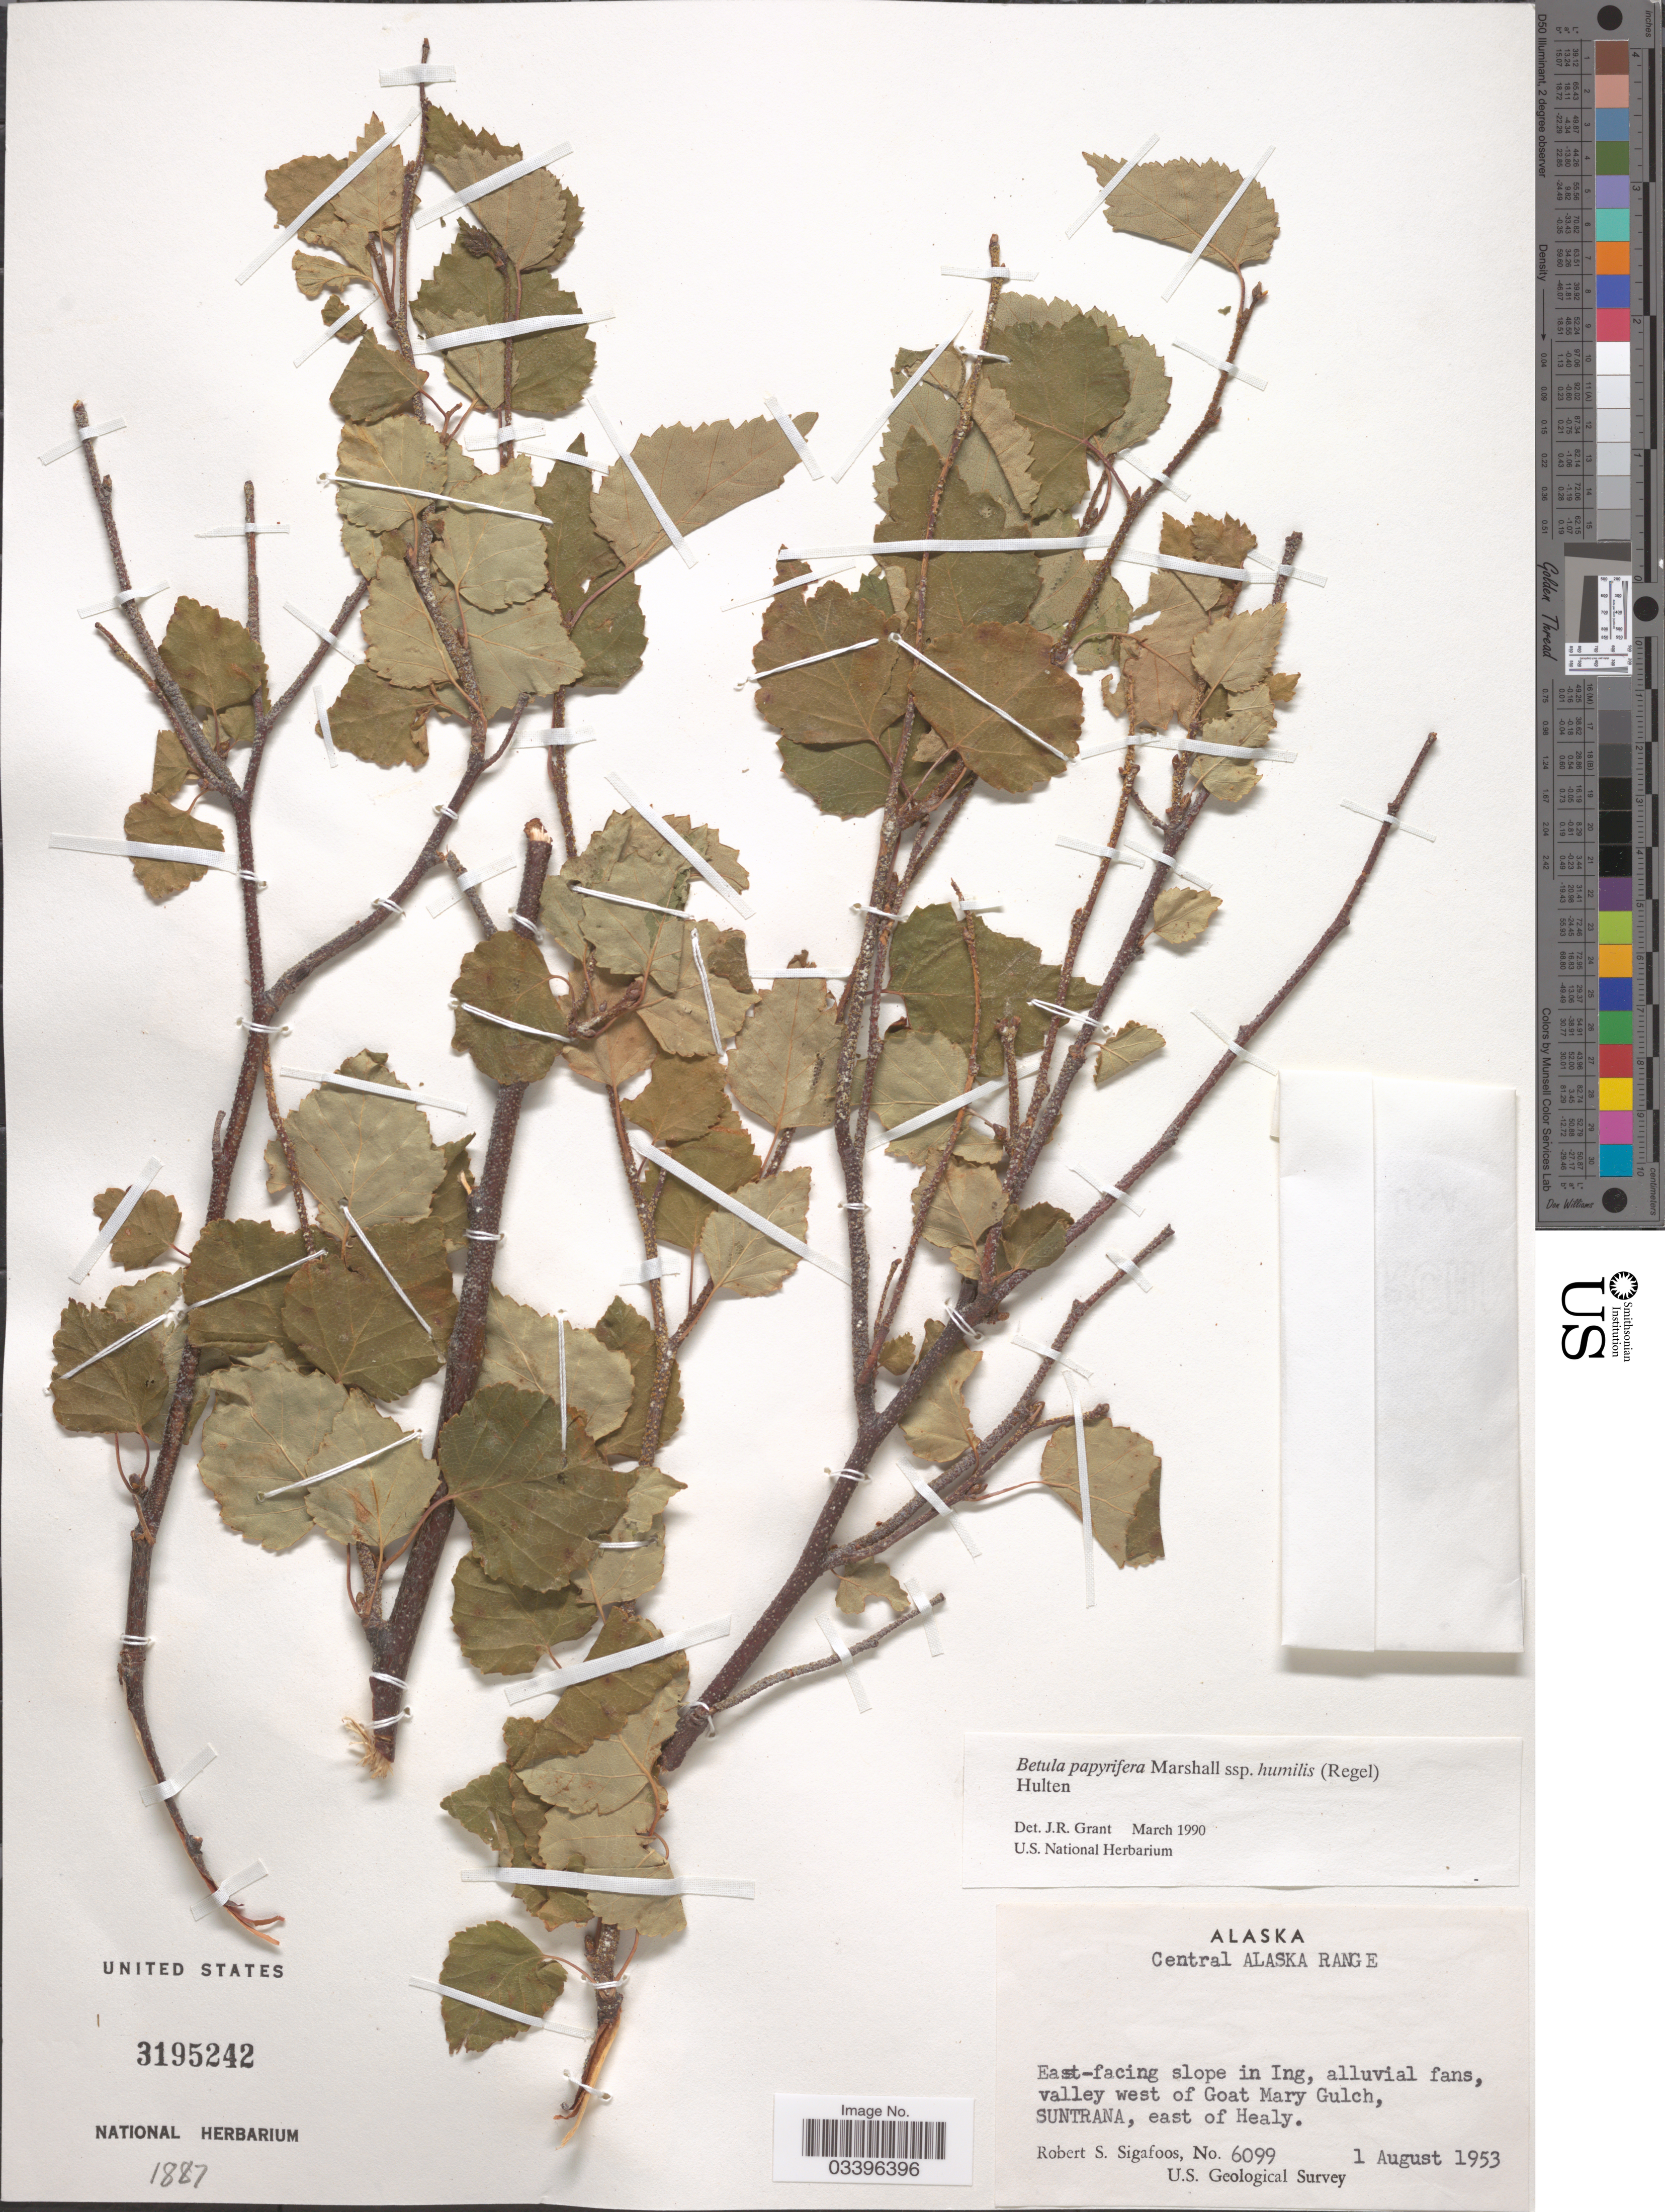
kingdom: Plantae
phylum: Tracheophyta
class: Magnoliopsida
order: Fagales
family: Betulaceae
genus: Betula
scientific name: Betula papyrifera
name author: Marshall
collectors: R. Sigafoos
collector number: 6099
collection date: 1953-08-01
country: United States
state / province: Alaska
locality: Central Alaska Range. East-facing slope in Ing, valley west of Goat Mary Gulch, Suntrana, east of Healy.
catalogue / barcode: US 3195242